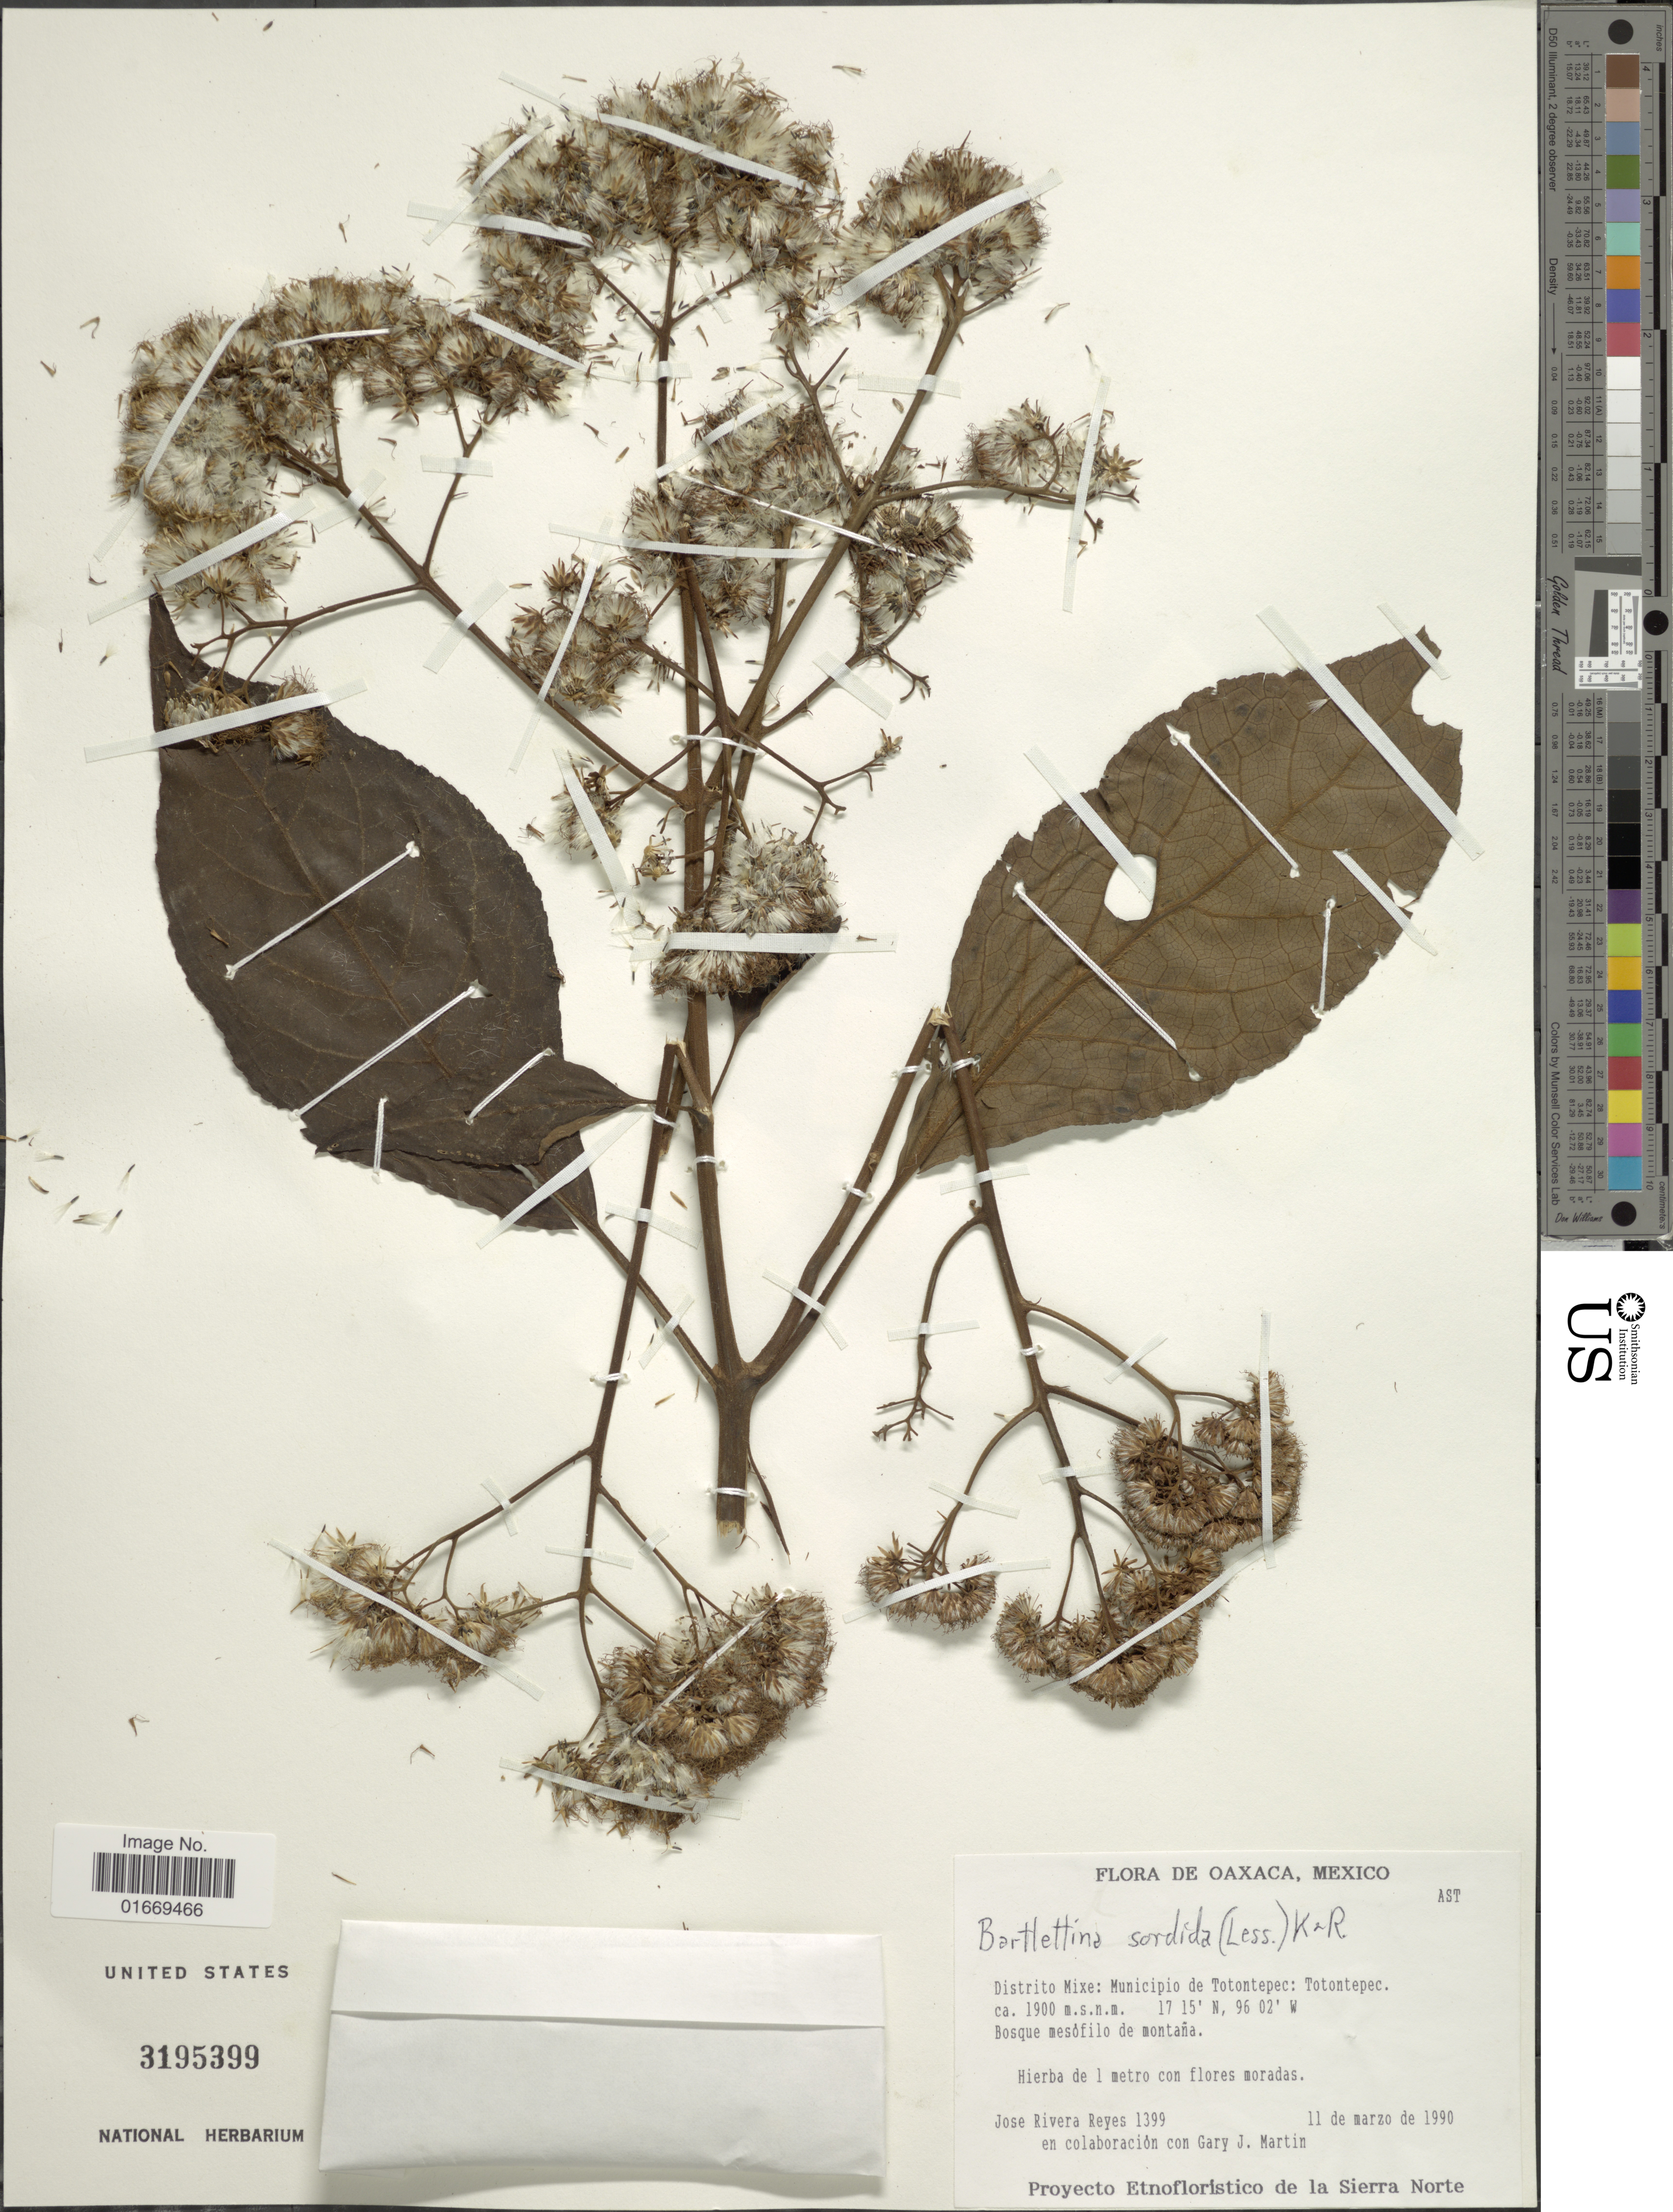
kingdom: Plantae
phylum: Tracheophyta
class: Magnoliopsida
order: Asterales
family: Asteraceae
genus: Bartlettina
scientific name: Bartlettina sordida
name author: (Less.) R.M. King & H. Rob.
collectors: J. Reyes & G. J. Martin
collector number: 1399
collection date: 1990-03-11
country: Mexico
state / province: Oaxaca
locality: Distrito Mixe: Municipio de Totontepec: Totontepec. Bosque mesófilo de montaña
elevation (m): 1900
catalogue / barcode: US 3195399